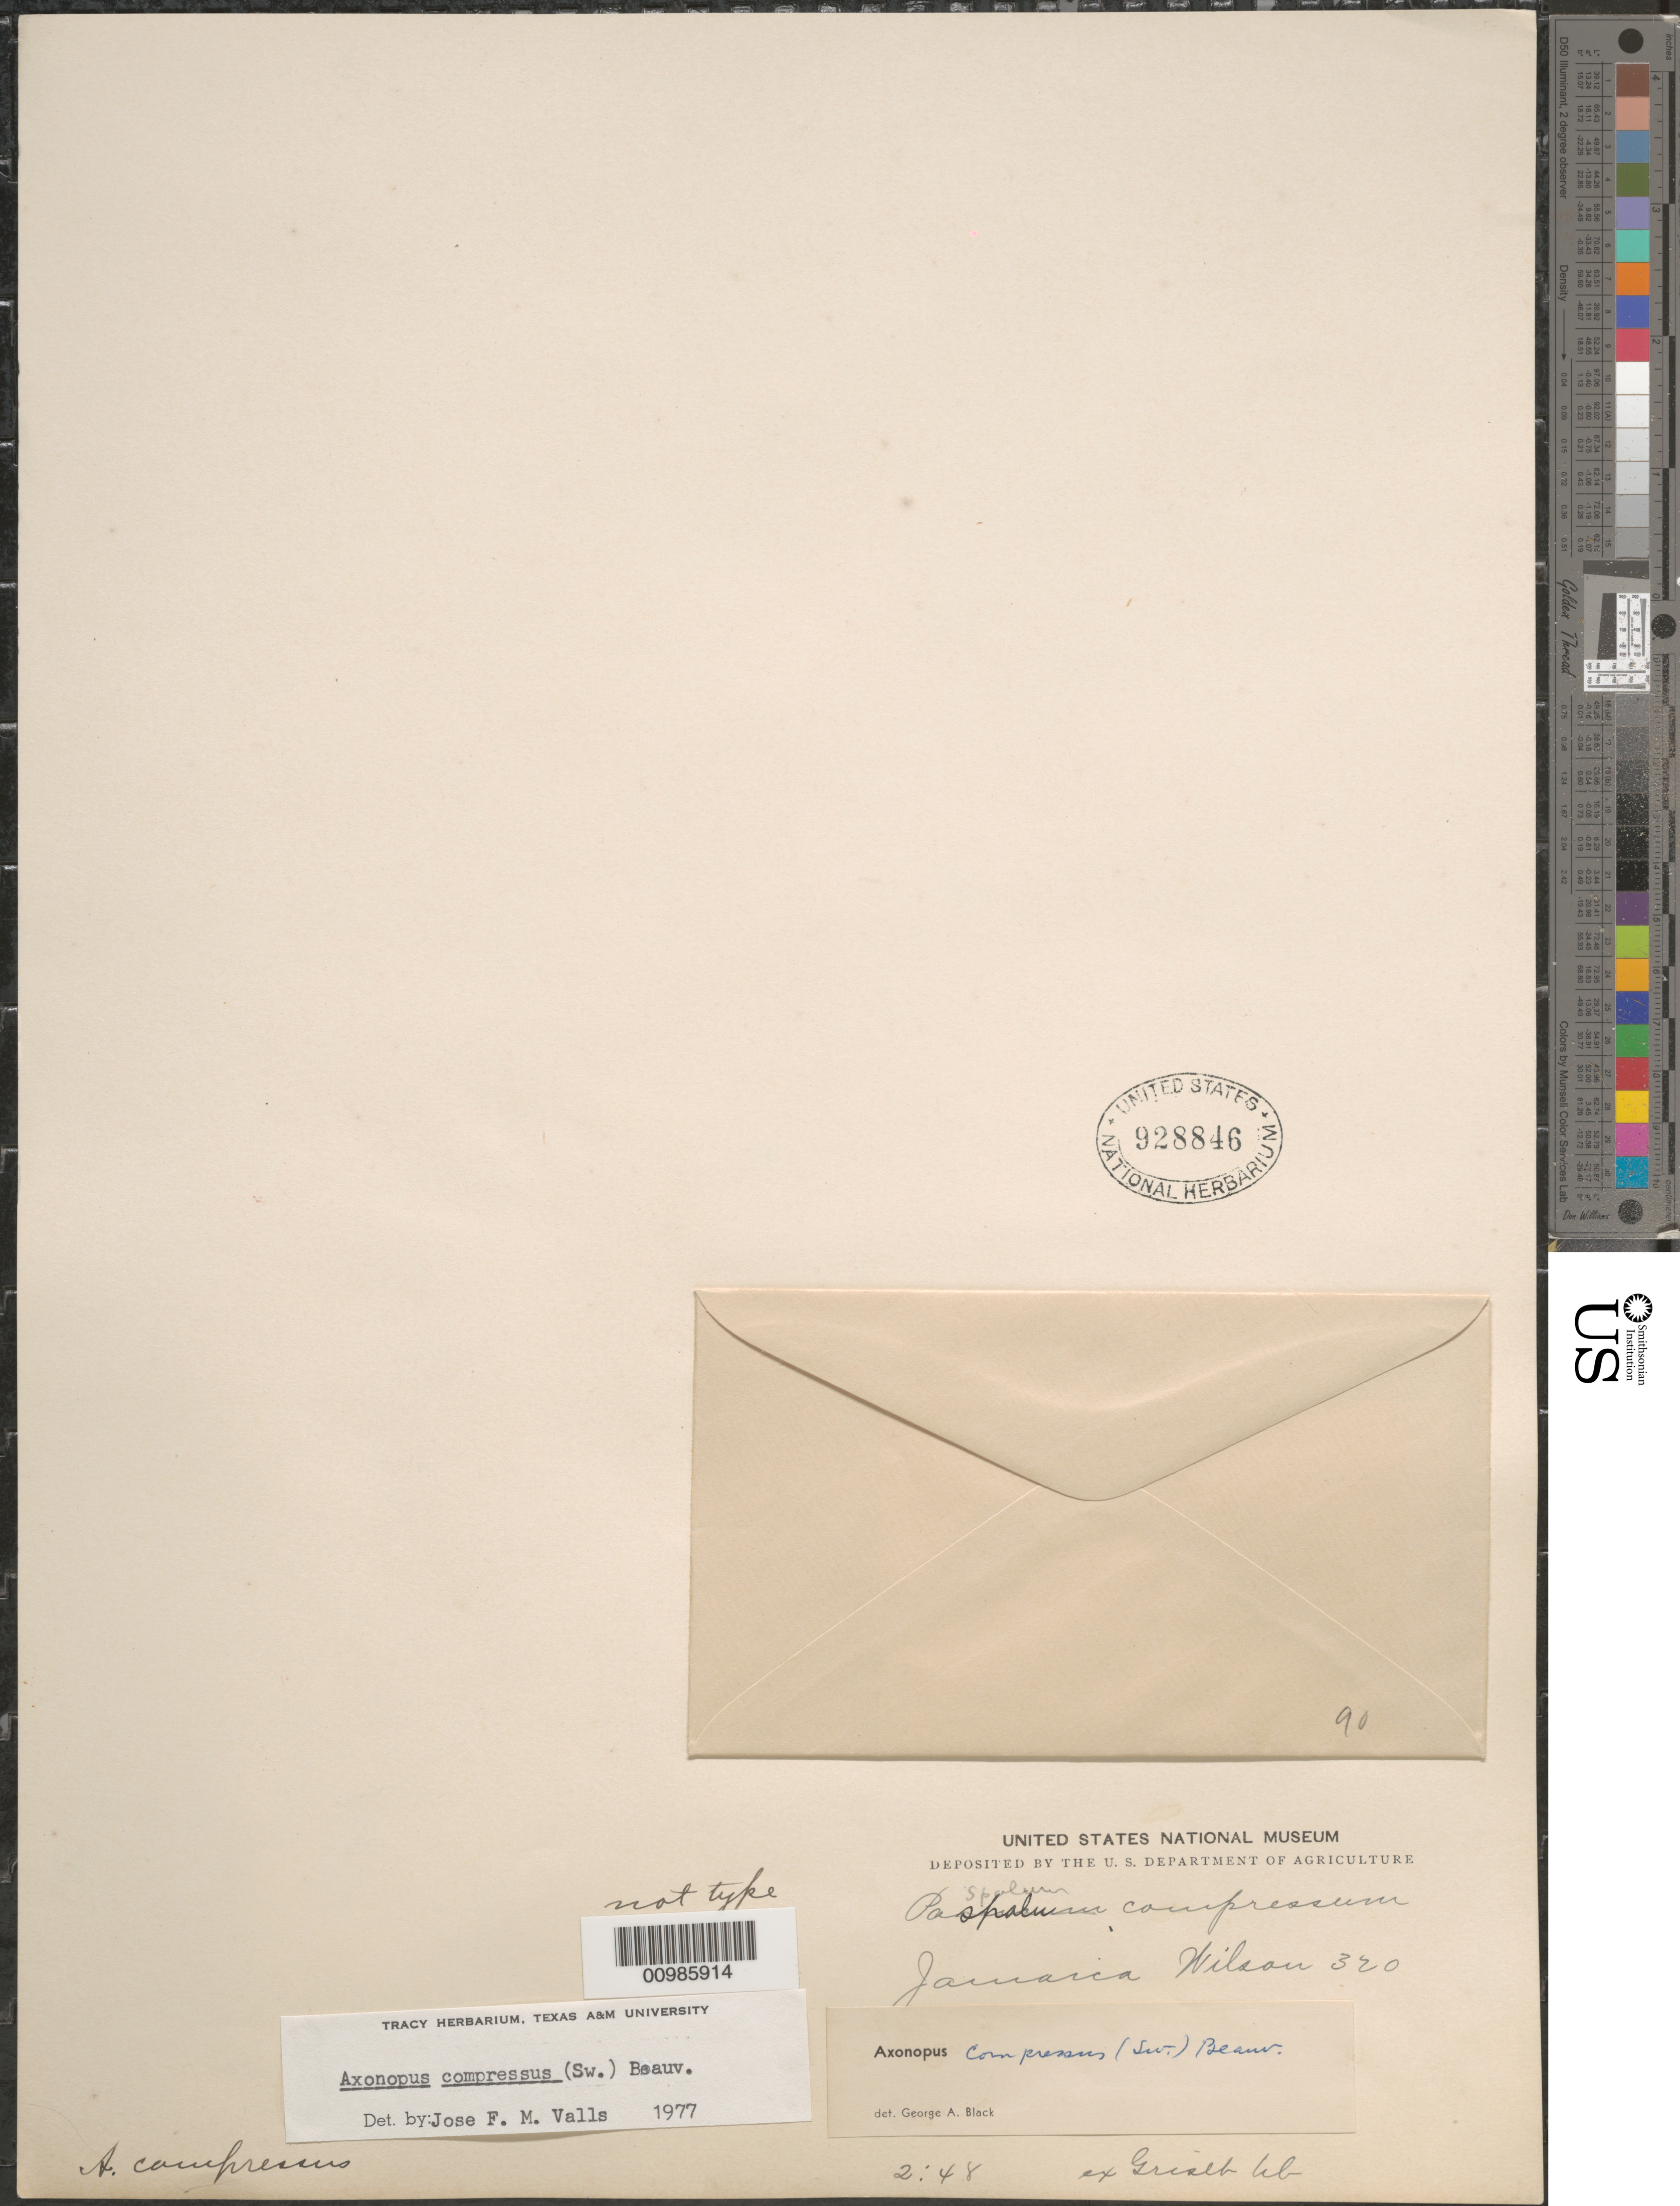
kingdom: Plantae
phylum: Tracheophyta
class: Liliopsida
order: Poales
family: Poaceae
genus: Axonopus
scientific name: Axonopus compressus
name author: (Sw.) P. Beauv.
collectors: -- Wilson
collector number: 320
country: Jamaica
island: Jamaica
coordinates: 0 N, 0 E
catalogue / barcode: US 928846